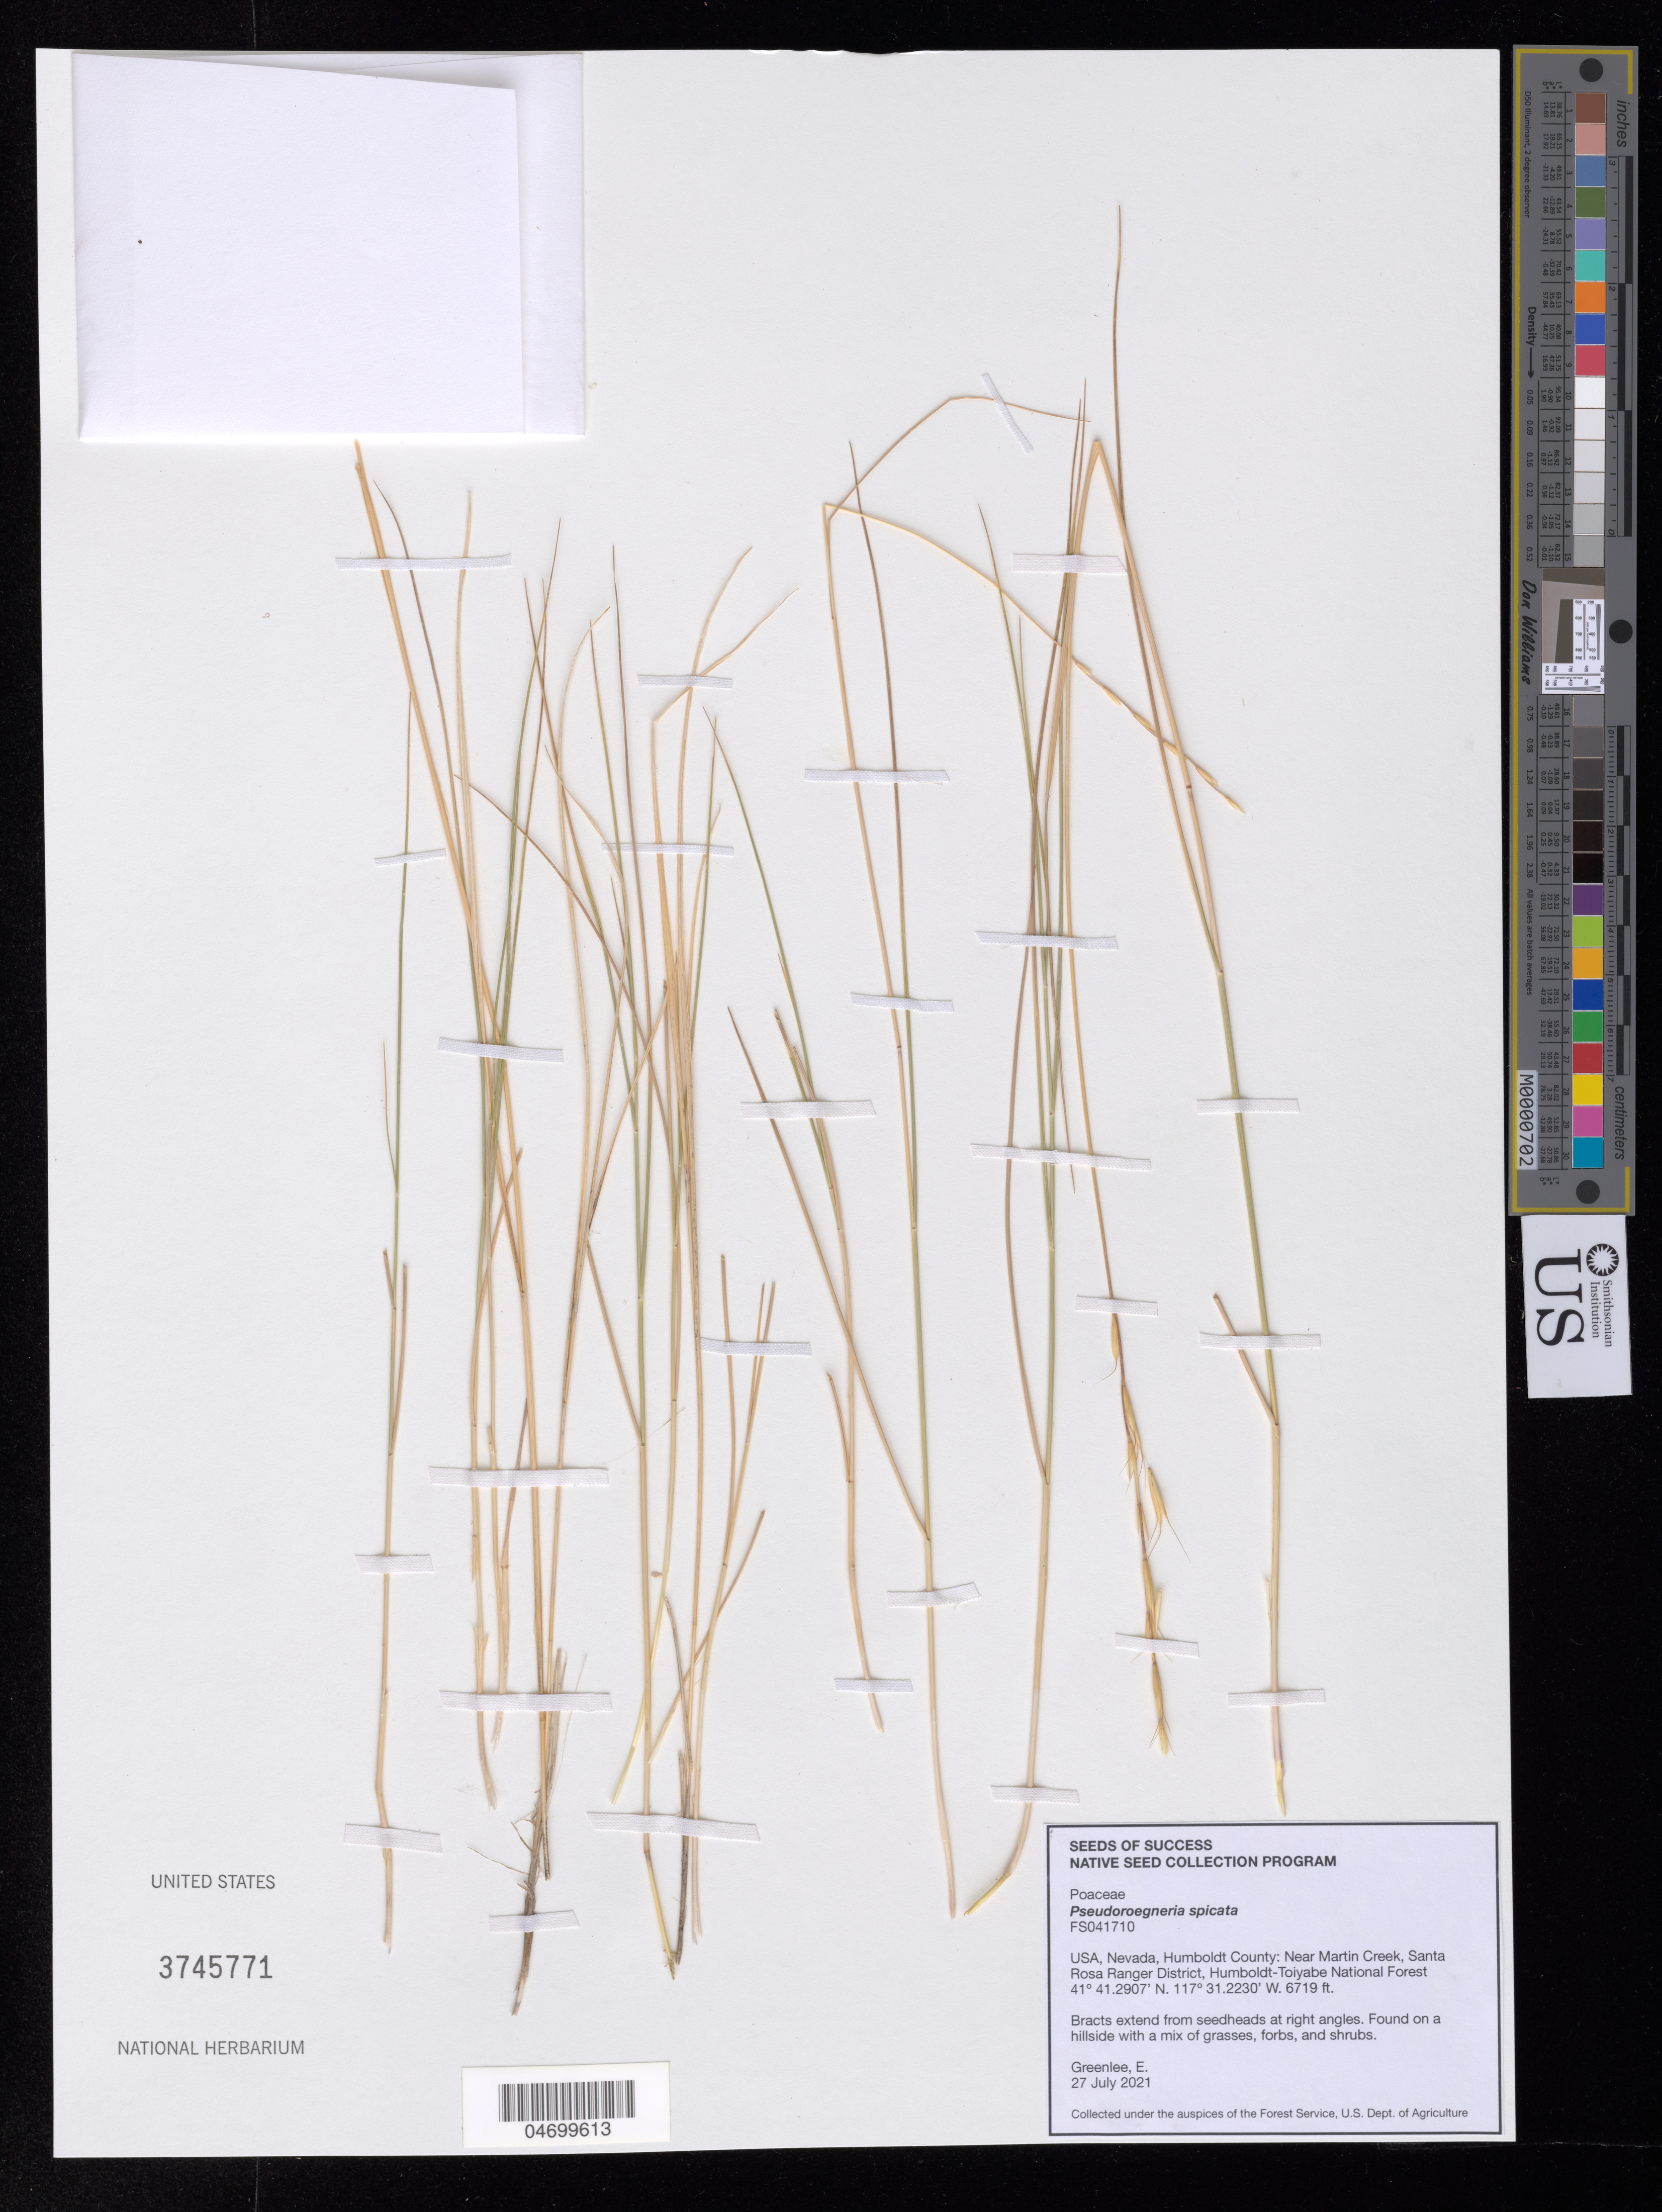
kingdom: Plantae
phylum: Tracheophyta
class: Liliopsida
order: Poales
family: Poaceae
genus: Pseudoroegneria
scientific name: Pseudoroegneria spicata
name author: (Pursh) Á. Löve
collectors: E. Greenlee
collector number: FS041710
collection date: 2021-07-27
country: United States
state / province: Nevada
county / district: Humboldt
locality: Near Martin Creek, Santa Rosa Ranger District. Humboldt-Toiyabe National Forest.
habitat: Hillside with a mix of grasses, forbs, and shrubs.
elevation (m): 2048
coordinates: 41 41.2907 N, 117 31.223 W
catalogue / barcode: US 3745771